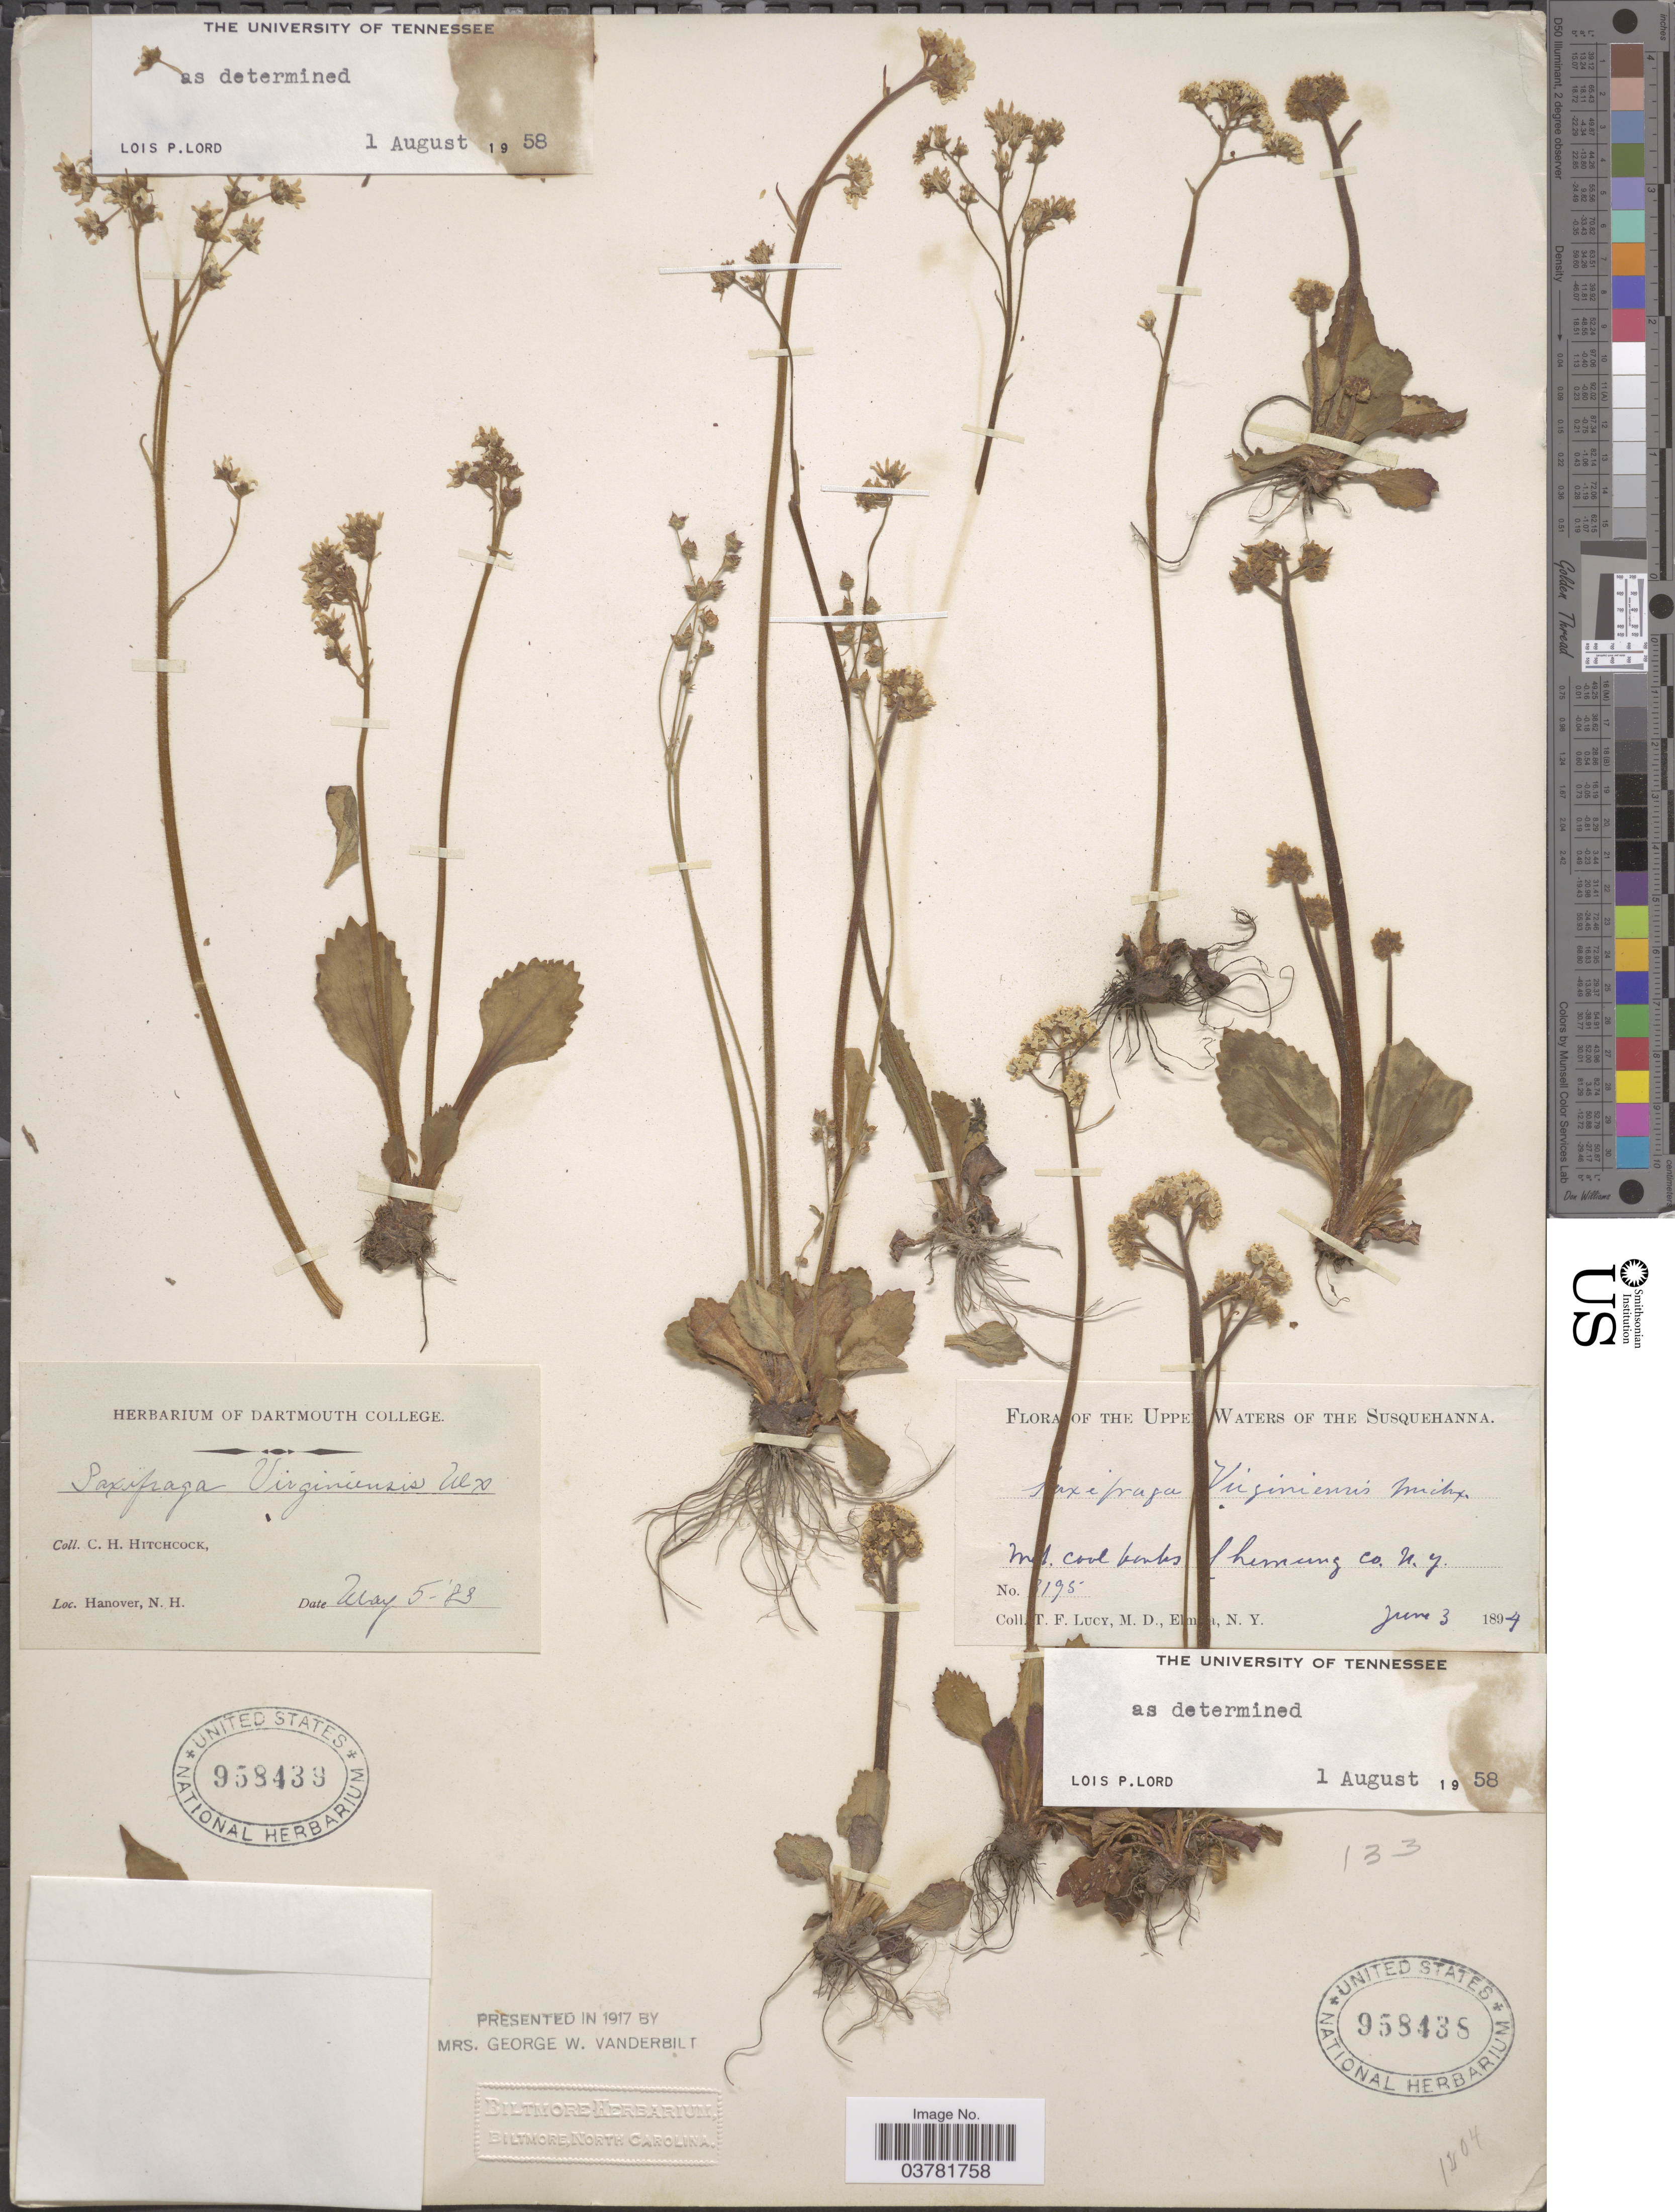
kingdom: Plantae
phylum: Tracheophyta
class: Magnoliopsida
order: Saxifragales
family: Saxifragaceae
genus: Micranthes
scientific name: Micranthes virginiensis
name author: (Michx.) Small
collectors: T. Lucy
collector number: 3195*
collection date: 1894-06-03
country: United States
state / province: New York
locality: The Upper Waters of the Susquehanna. Mt. Cool banks of Chemung Co.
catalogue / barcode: US 958438